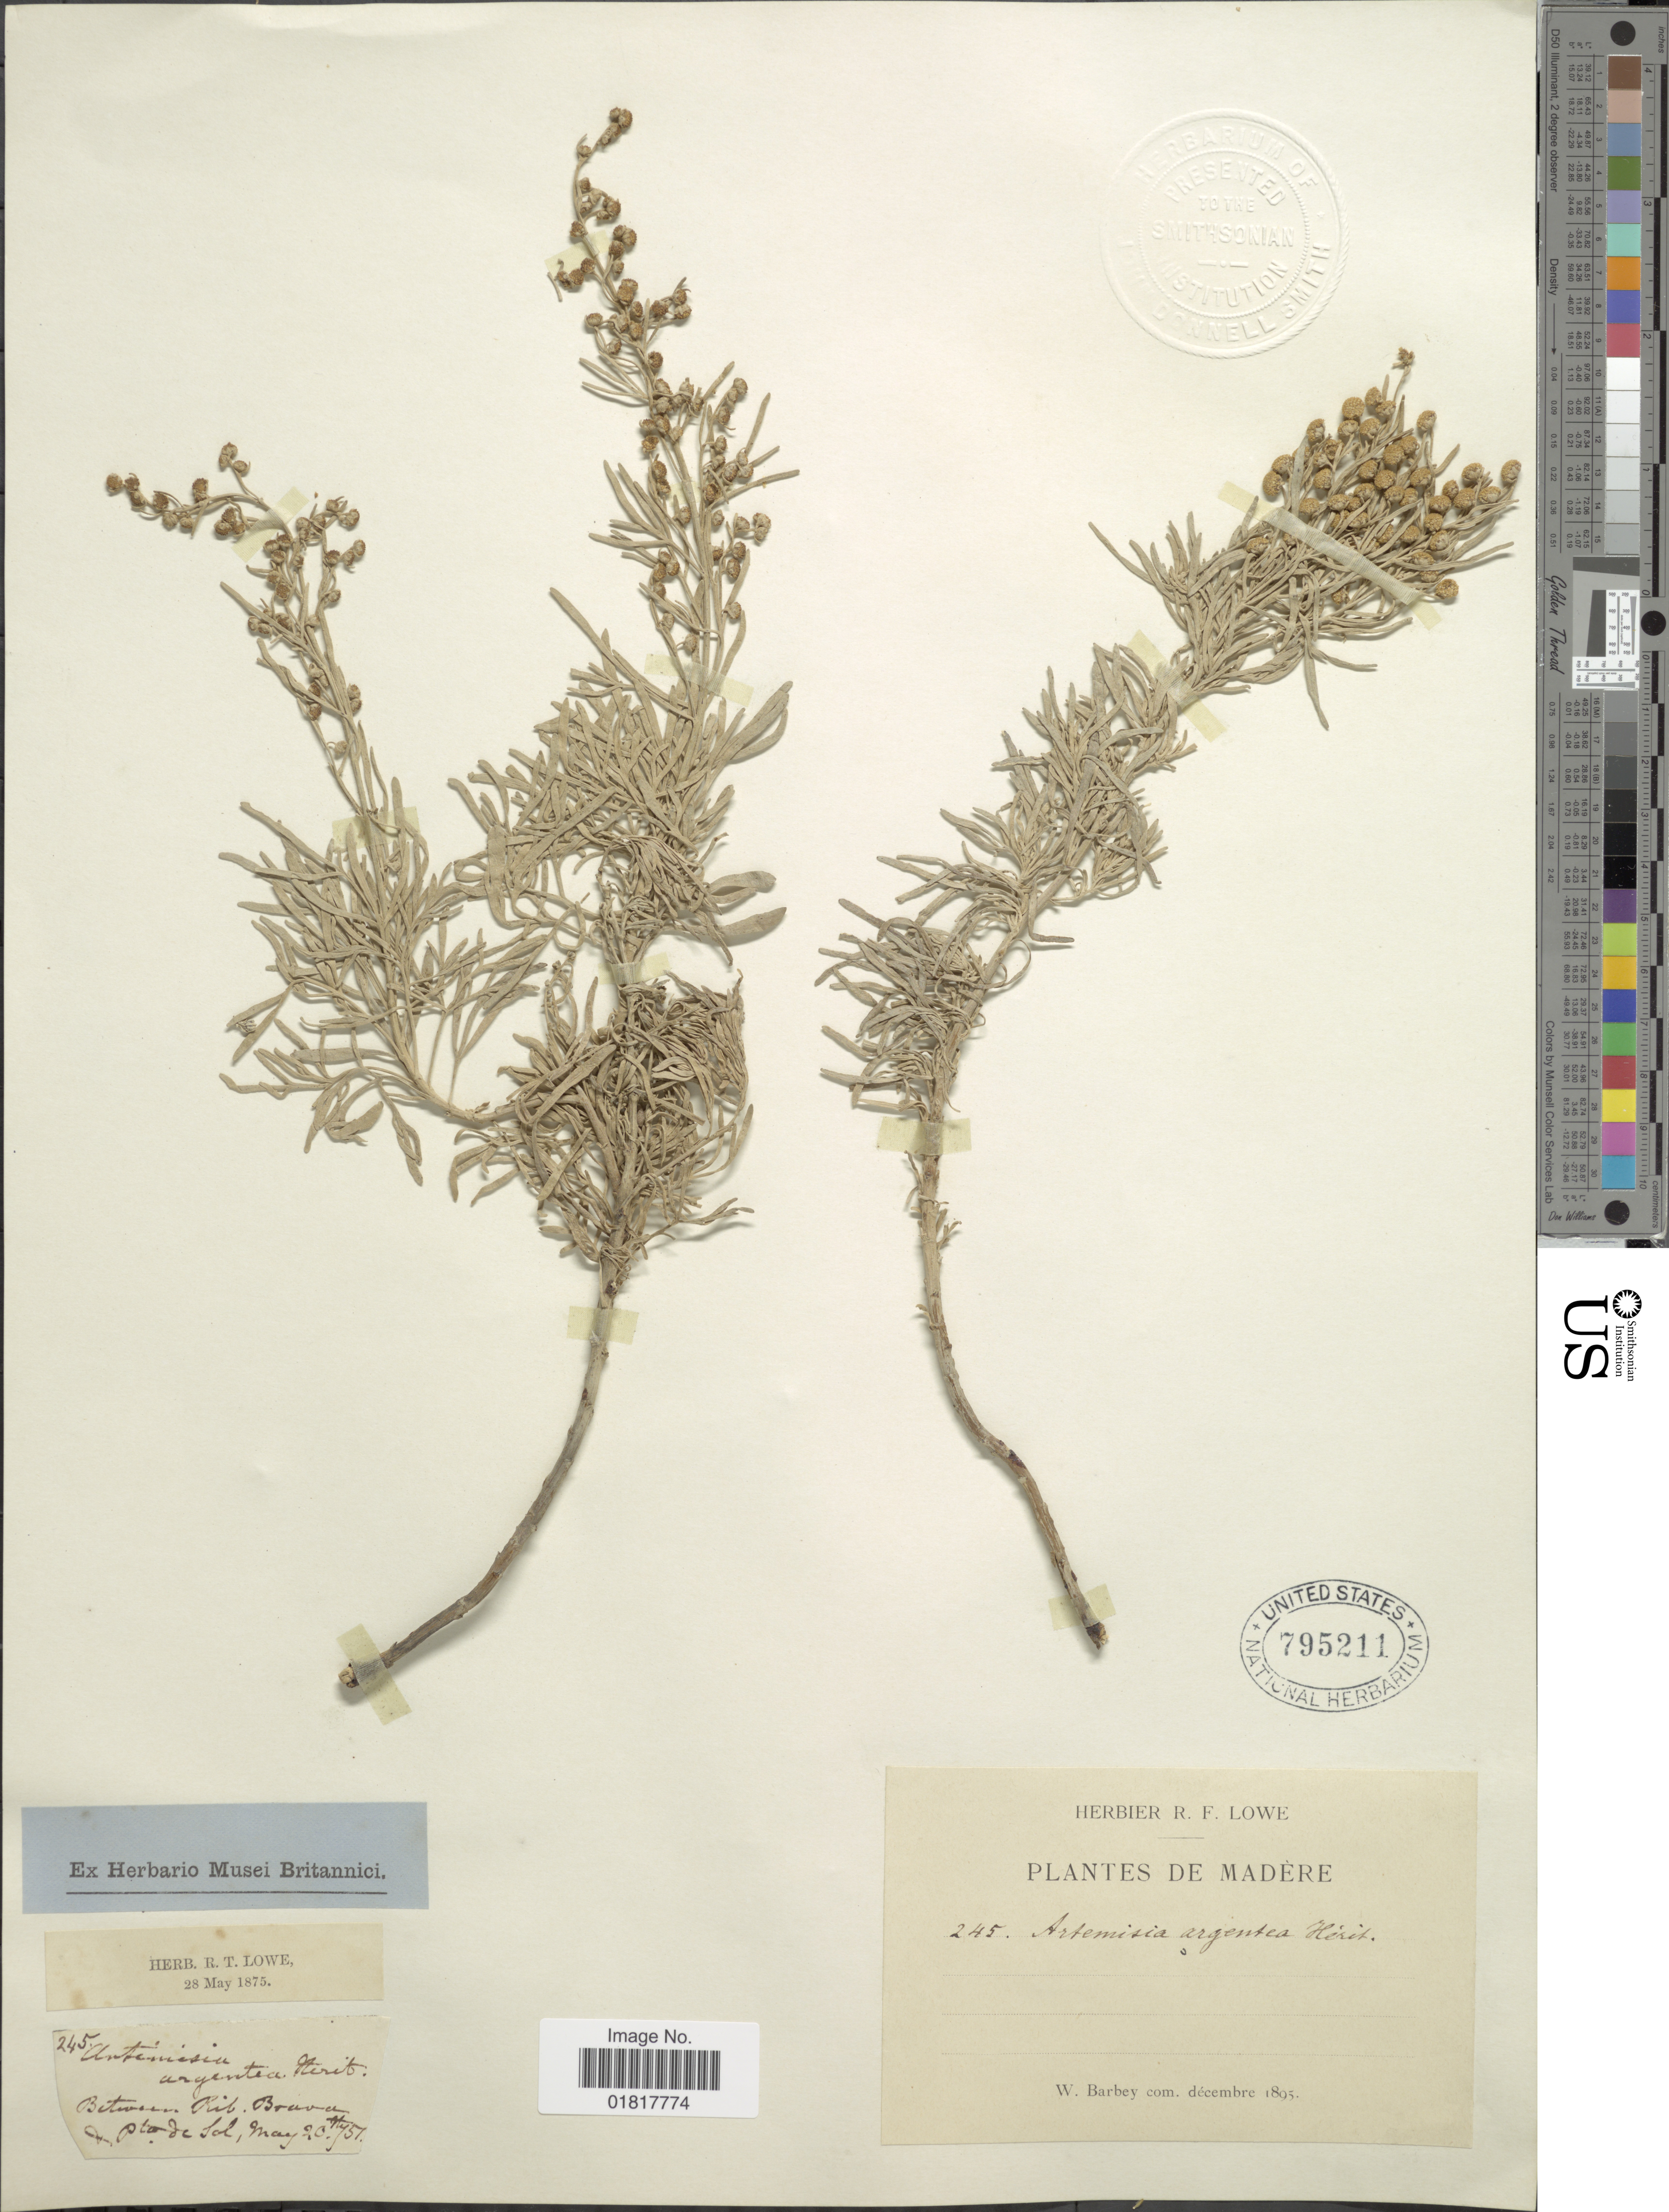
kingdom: Plantae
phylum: Tracheophyta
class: Magnoliopsida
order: Asterales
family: Asteraceae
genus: Artemisia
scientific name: Artemisia argentea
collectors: W. Barbey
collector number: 245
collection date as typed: Transcribed d/m/y: 20/5/51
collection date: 1851-05-20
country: Spain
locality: De Madére, between Rib Brava (Ribeira Brava) and P- ta de Sol (Ponta do Sol)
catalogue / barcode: US 795211